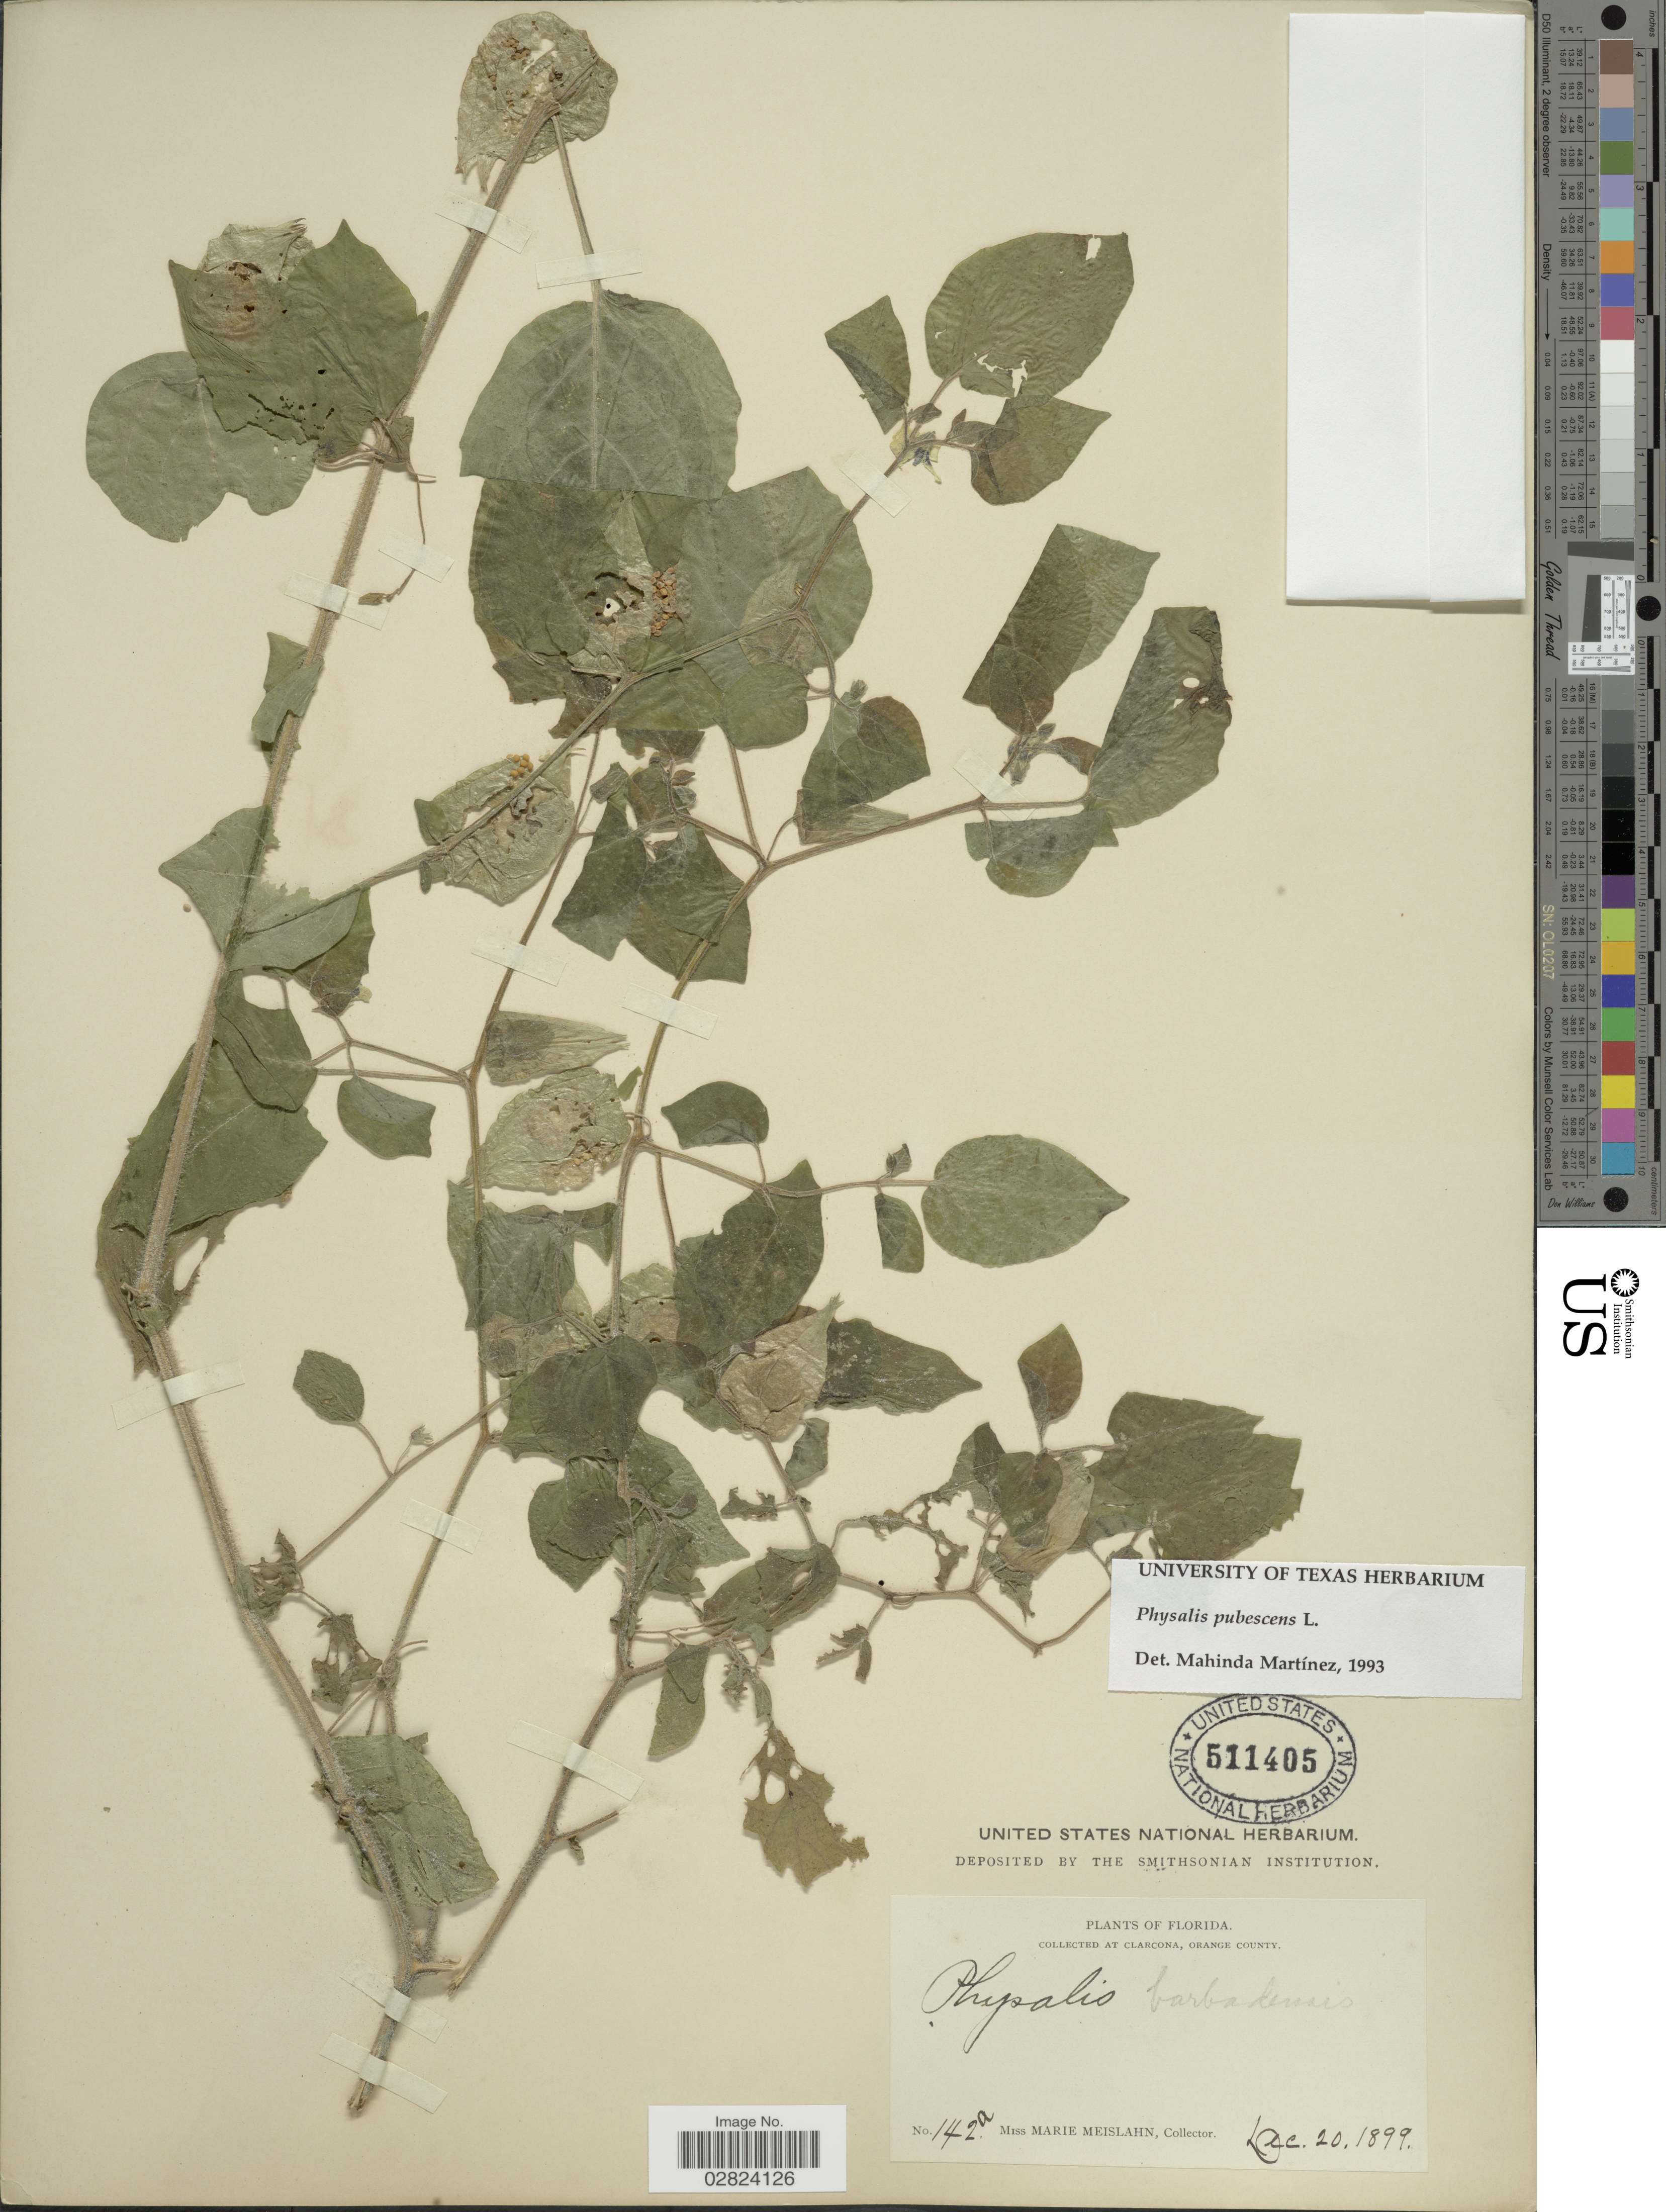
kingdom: Plantae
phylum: Tracheophyta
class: Magnoliopsida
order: Solanales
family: Solanaceae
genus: Physalis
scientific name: Physalis pubescens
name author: L.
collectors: M. Meislahn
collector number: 142a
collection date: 1899-12-20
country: United States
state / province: Florida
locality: At Clarcona, Orange County.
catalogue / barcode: US 511405